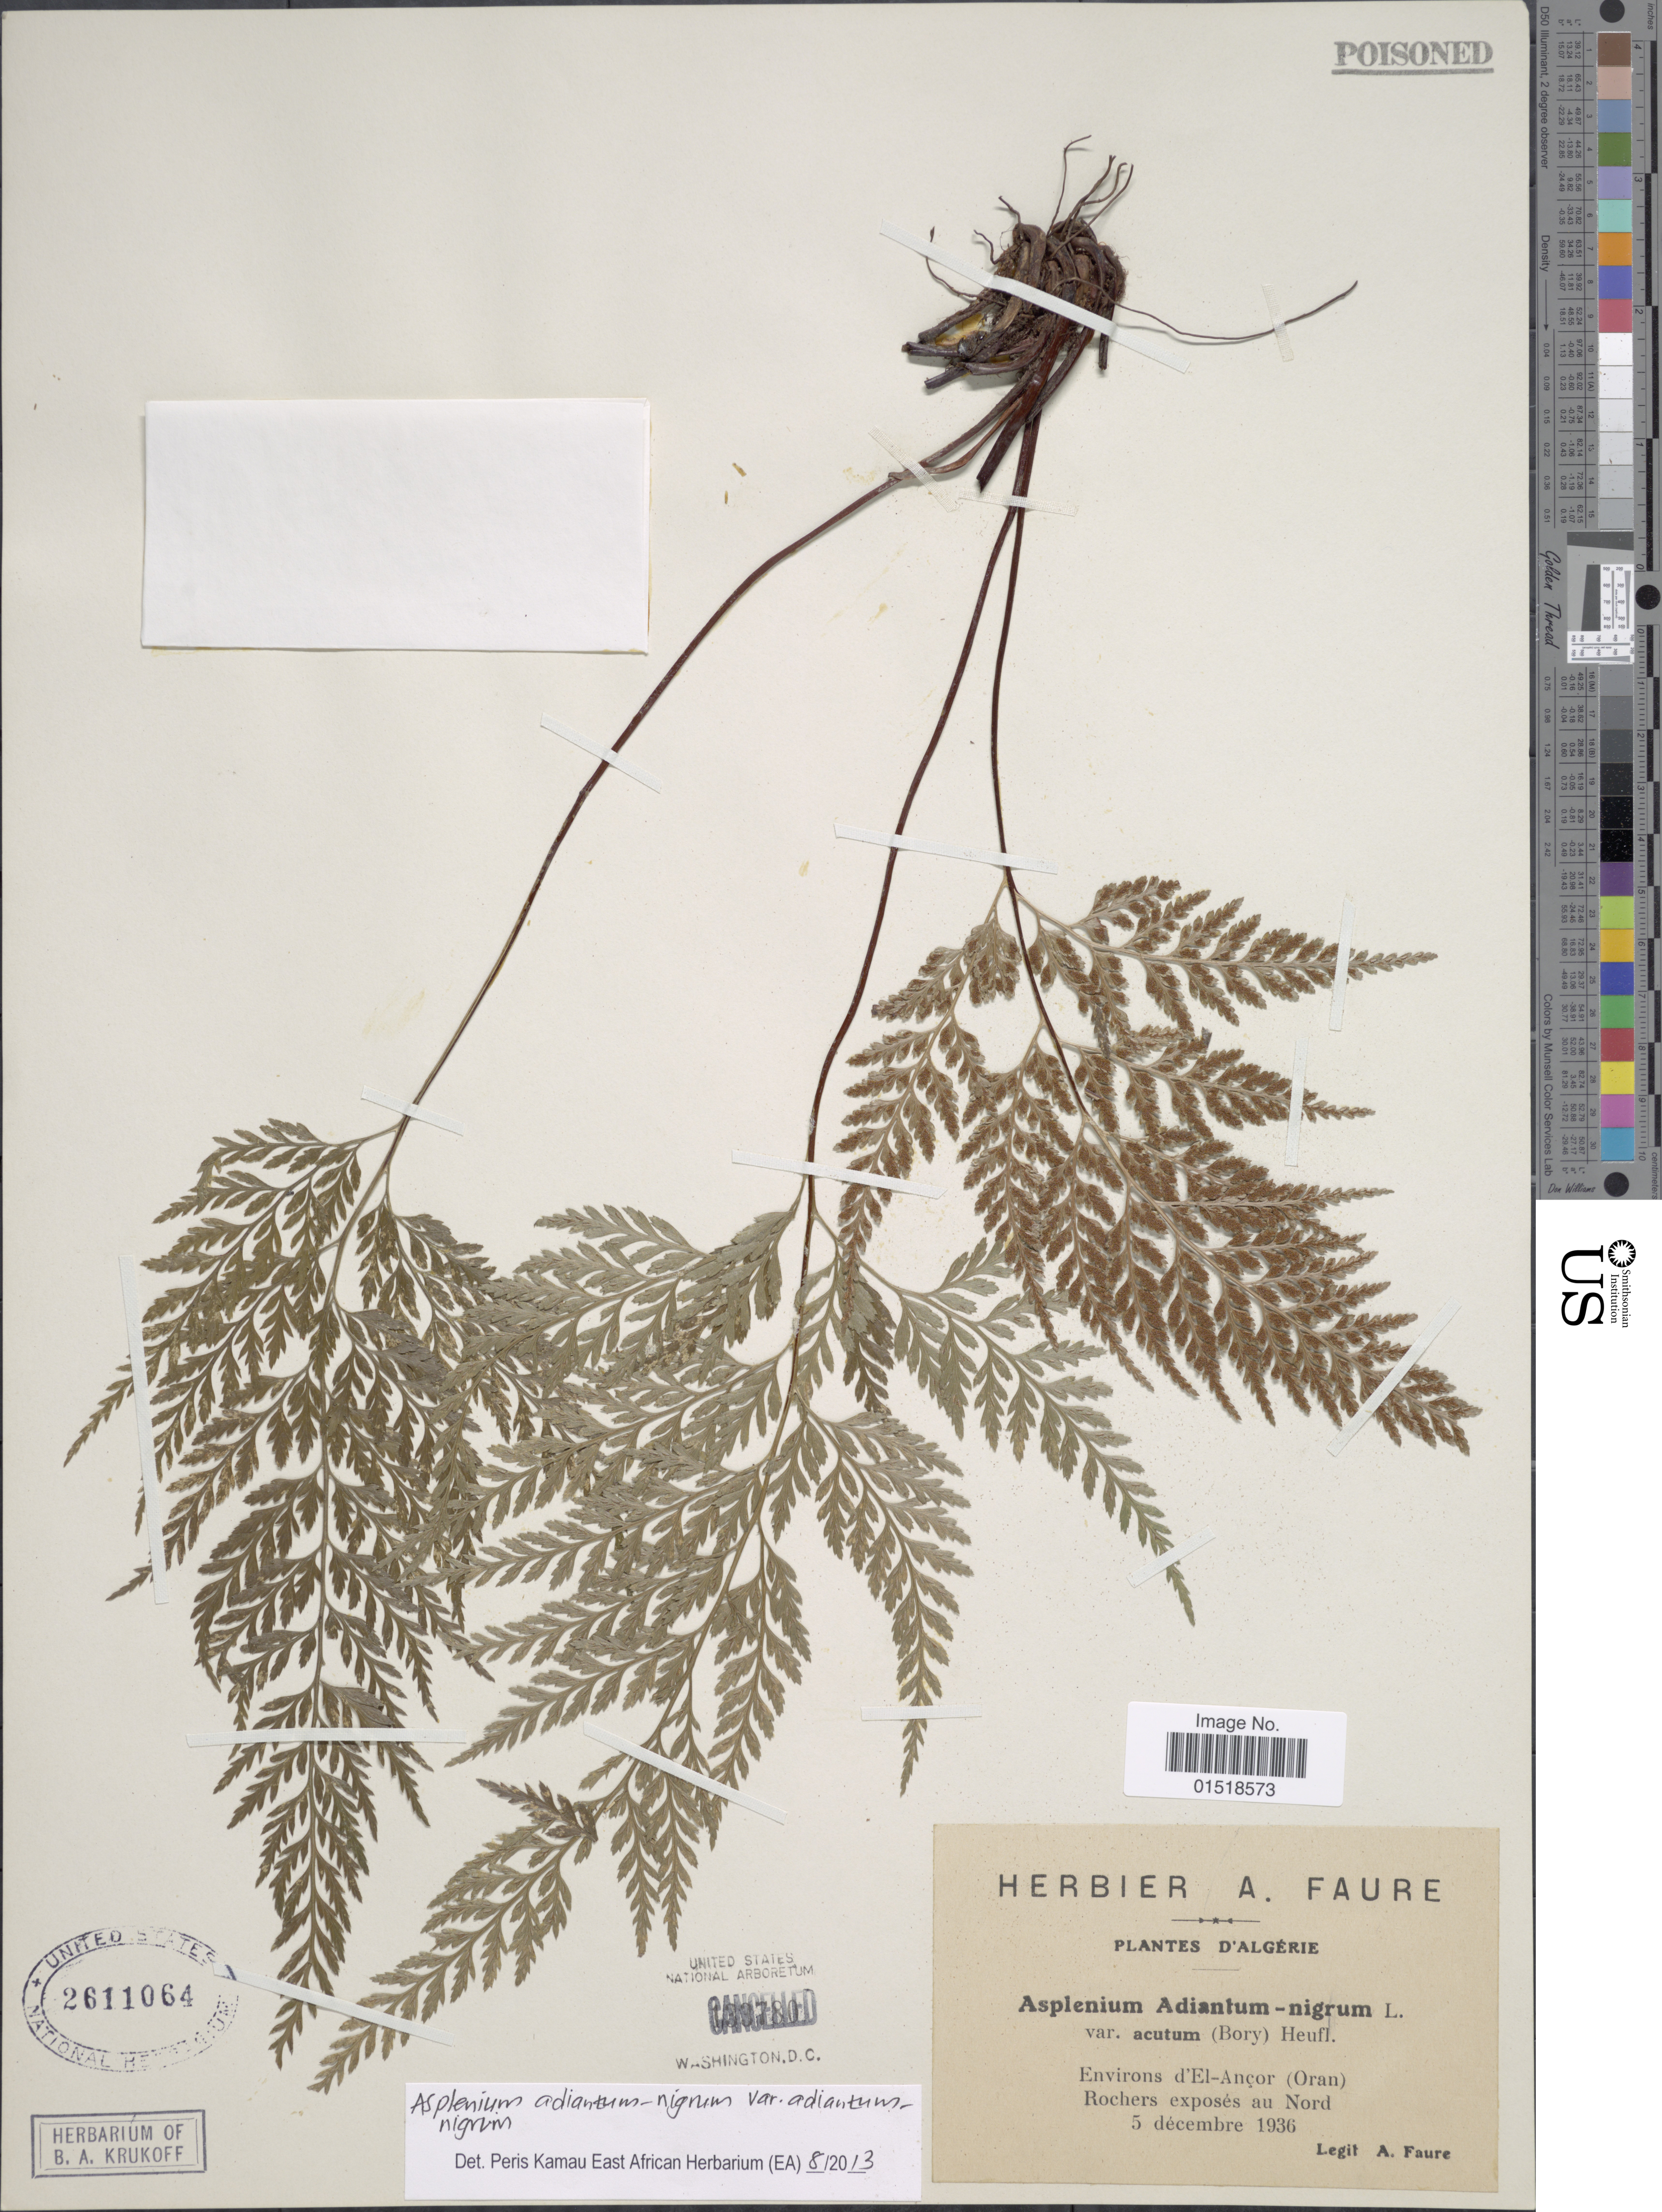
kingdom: Plantae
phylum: Tracheophyta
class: Polypodiopsida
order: Polypodiales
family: Aspleniaceae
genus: Asplenium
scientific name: Asplenium adiantum-nigrum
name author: L.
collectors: A. Faure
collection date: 1936-12-05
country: Algeria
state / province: Oran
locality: Environs d'El-Ancor (Oran). Rochers exposés au Nord.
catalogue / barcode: US 2611064